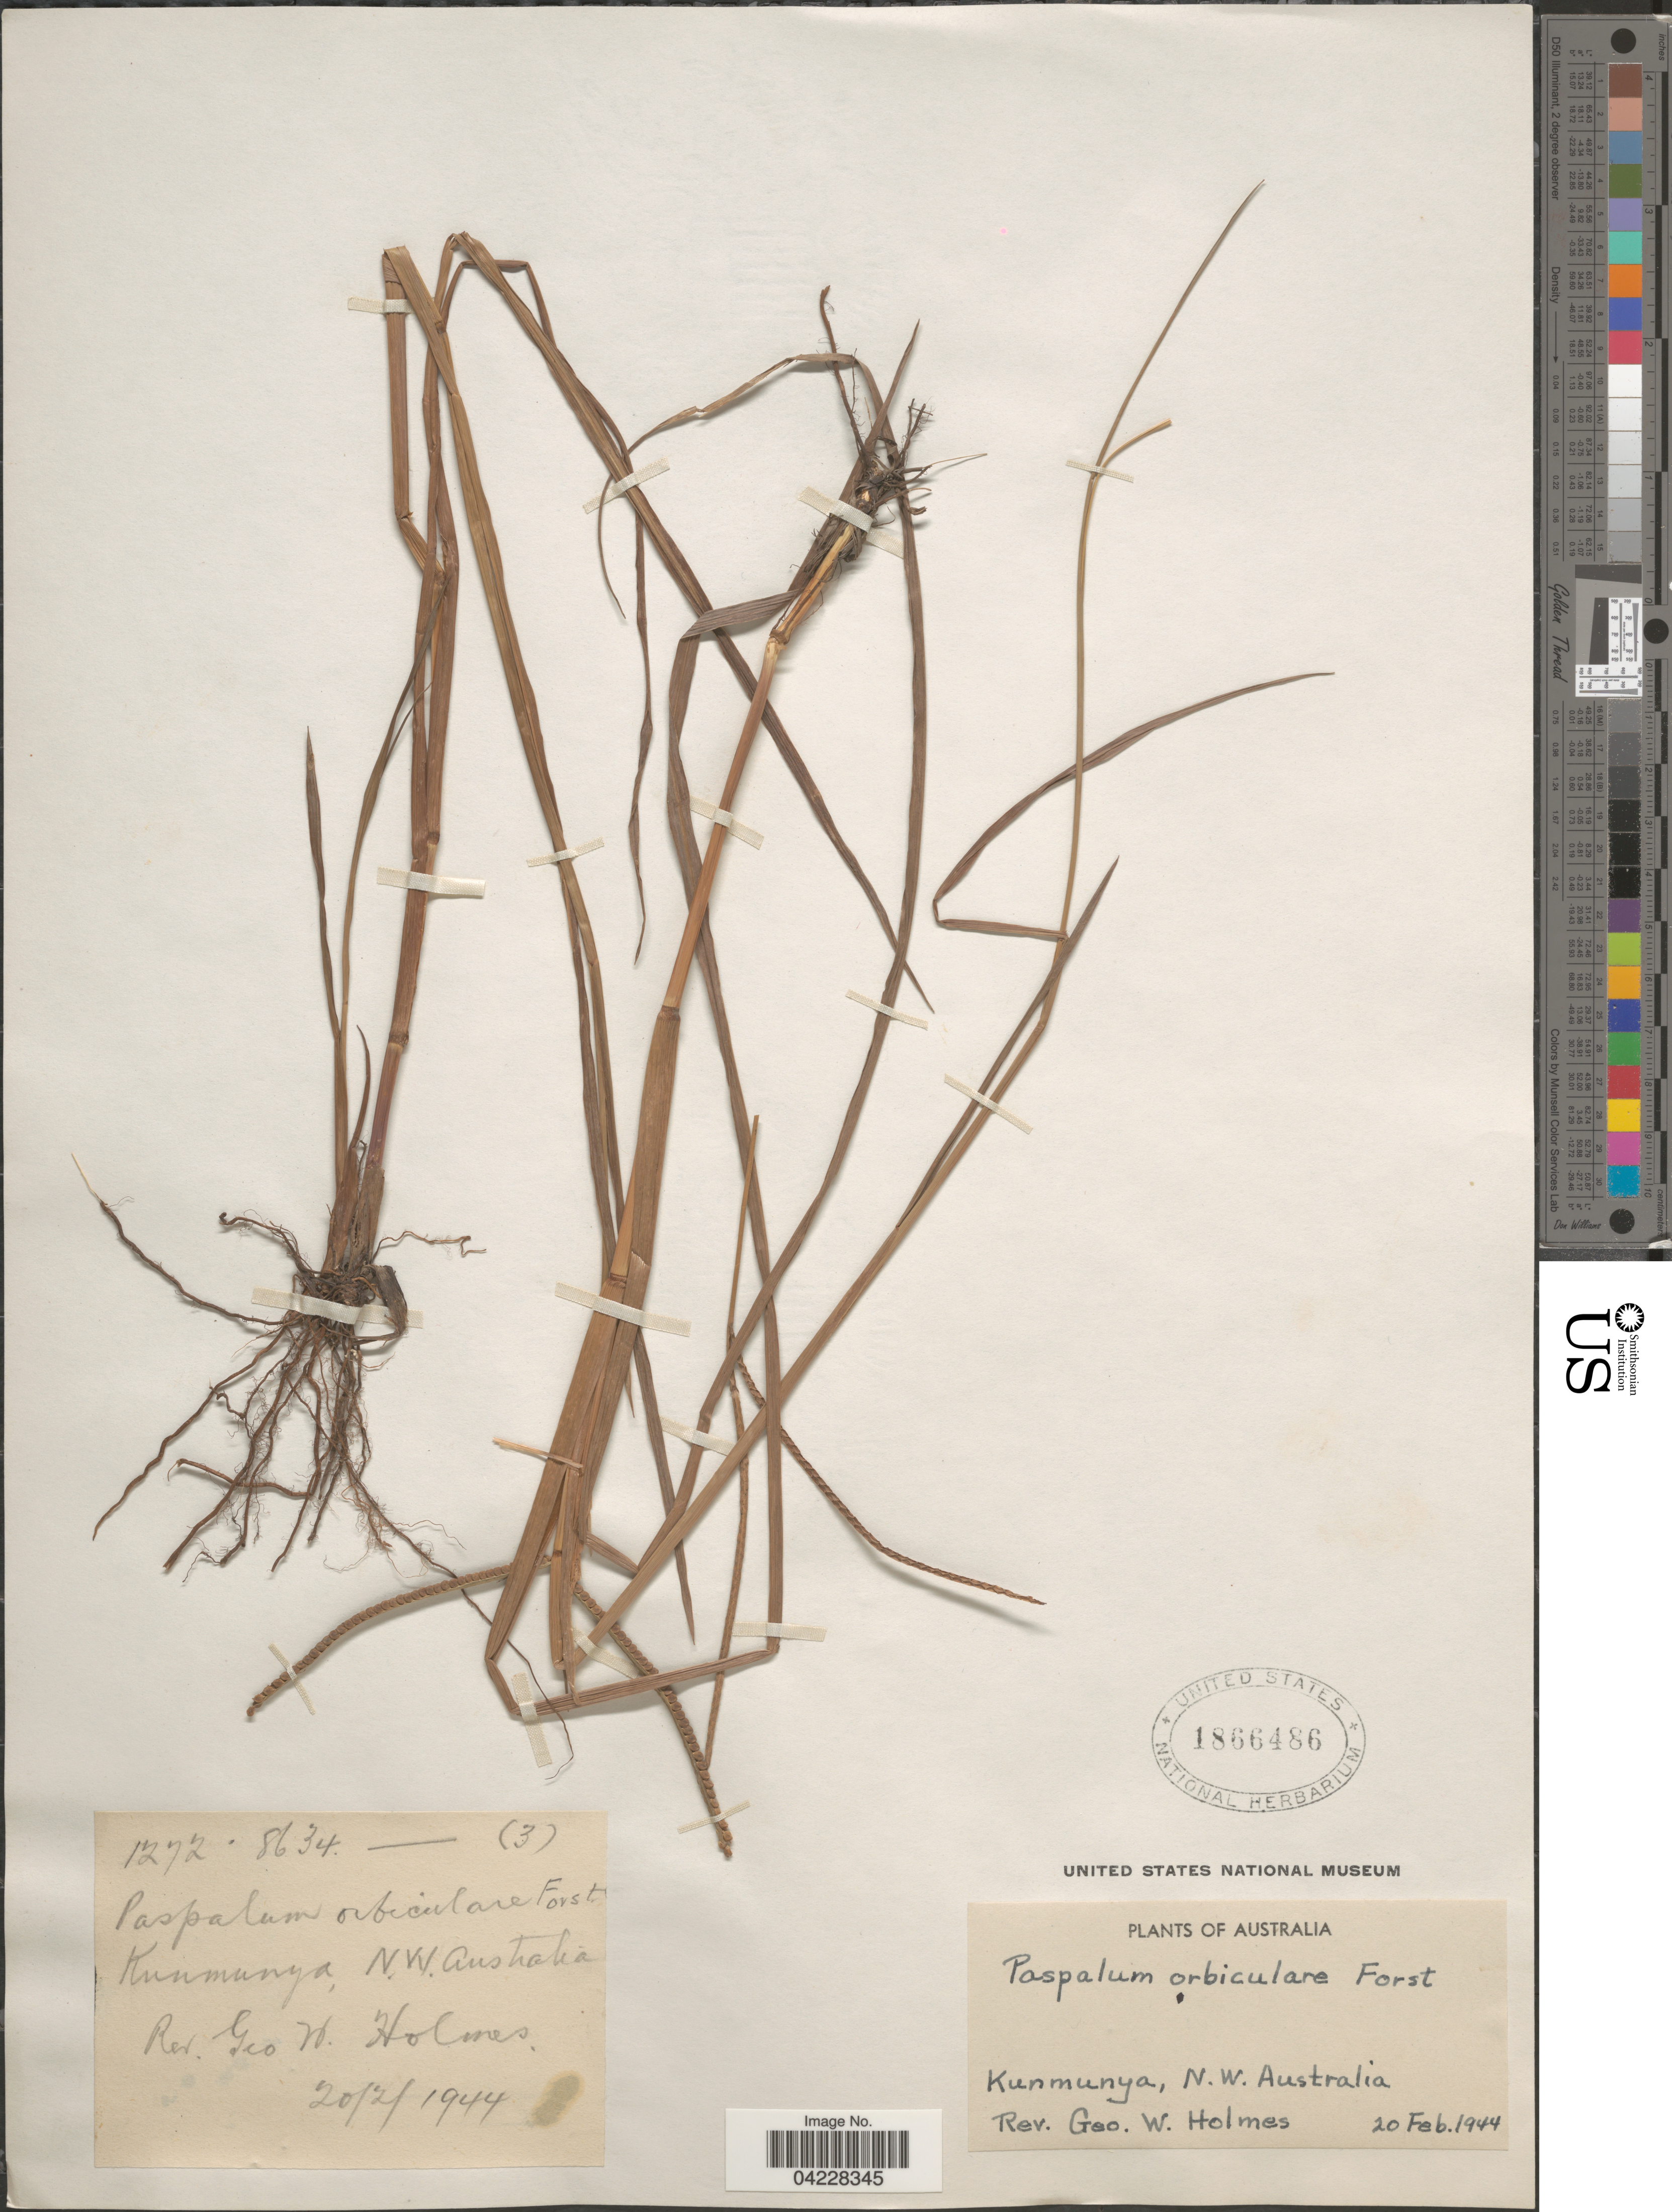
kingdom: Plantae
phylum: Tracheophyta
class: Liliopsida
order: Poales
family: Poaceae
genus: Paspalum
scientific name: Paspalum orbiculare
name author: G. Forst.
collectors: G. Holmes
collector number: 1272/8634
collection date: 1944-02-20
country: Australia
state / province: Western Australia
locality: Kunmunya, N.W. Australia.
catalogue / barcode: US 1866486